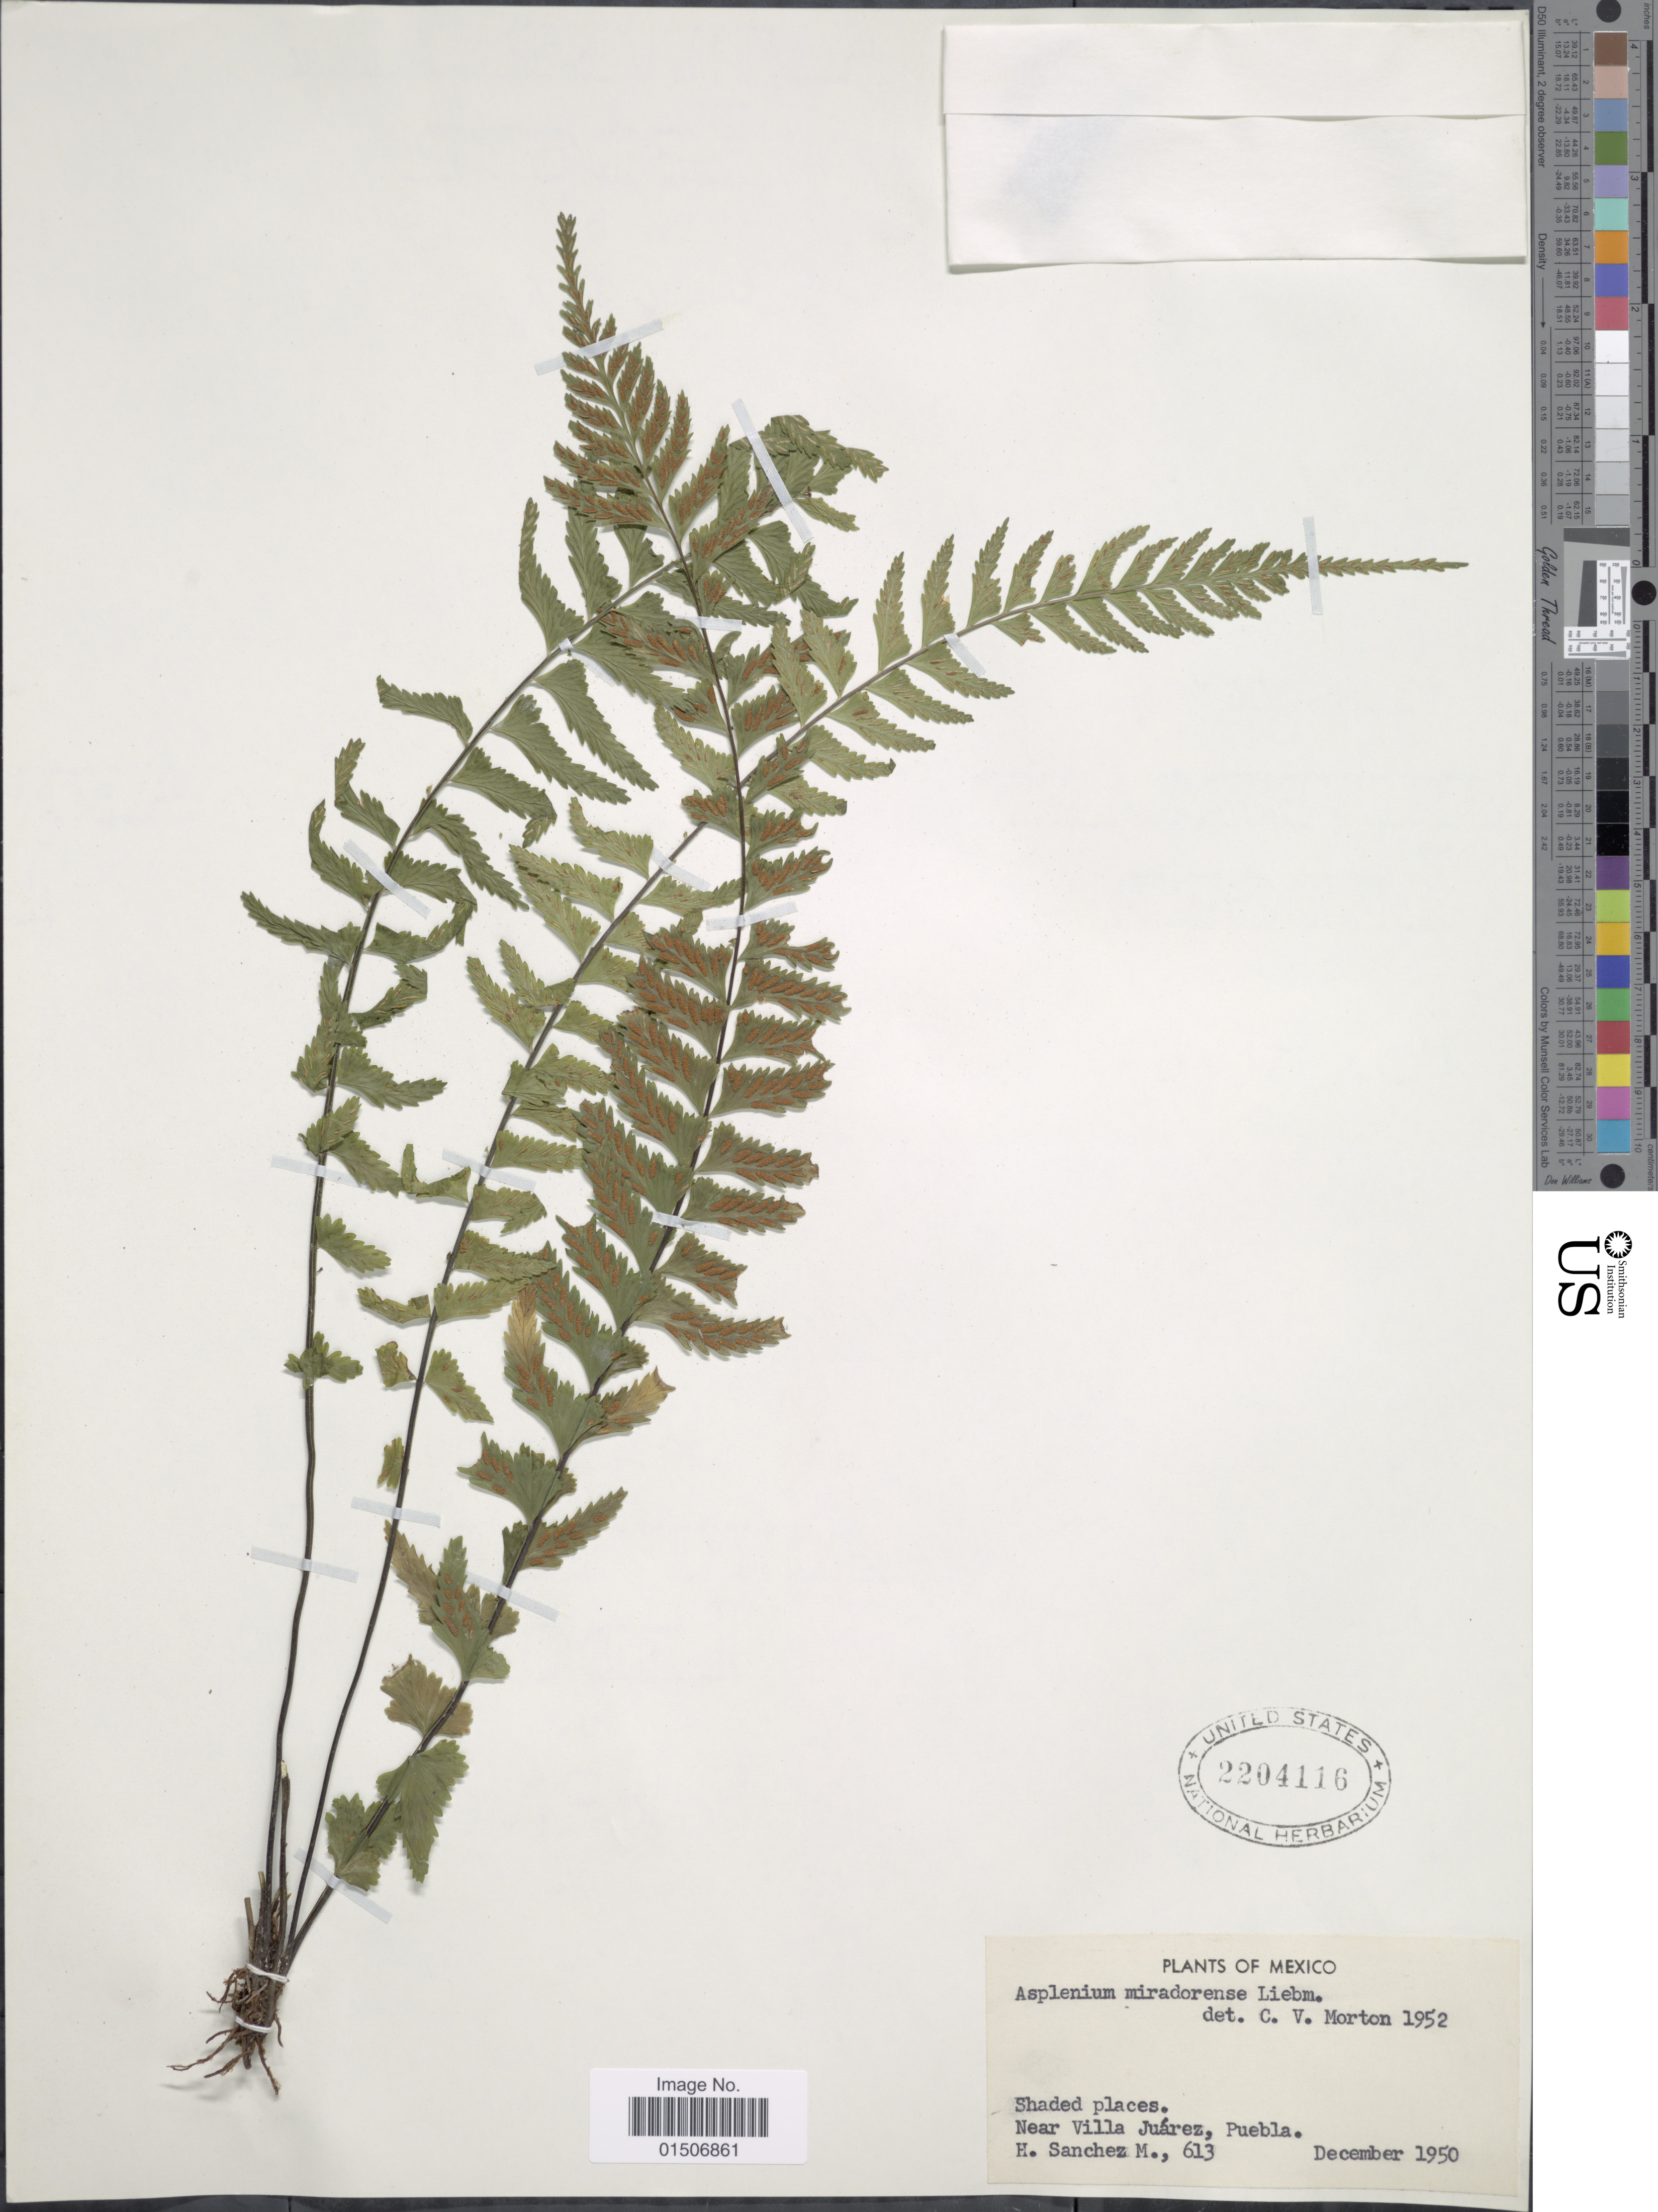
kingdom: Plantae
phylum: Tracheophyta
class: Polypodiopsida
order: Polypodiales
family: Aspleniaceae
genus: Asplenium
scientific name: Asplenium miradorense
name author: Liebm.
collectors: H. Sánchez-Mejorada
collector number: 613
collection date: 1950-12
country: Mexico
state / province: Puebla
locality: Shaded places. Near Villa Juárez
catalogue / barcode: US 2204116